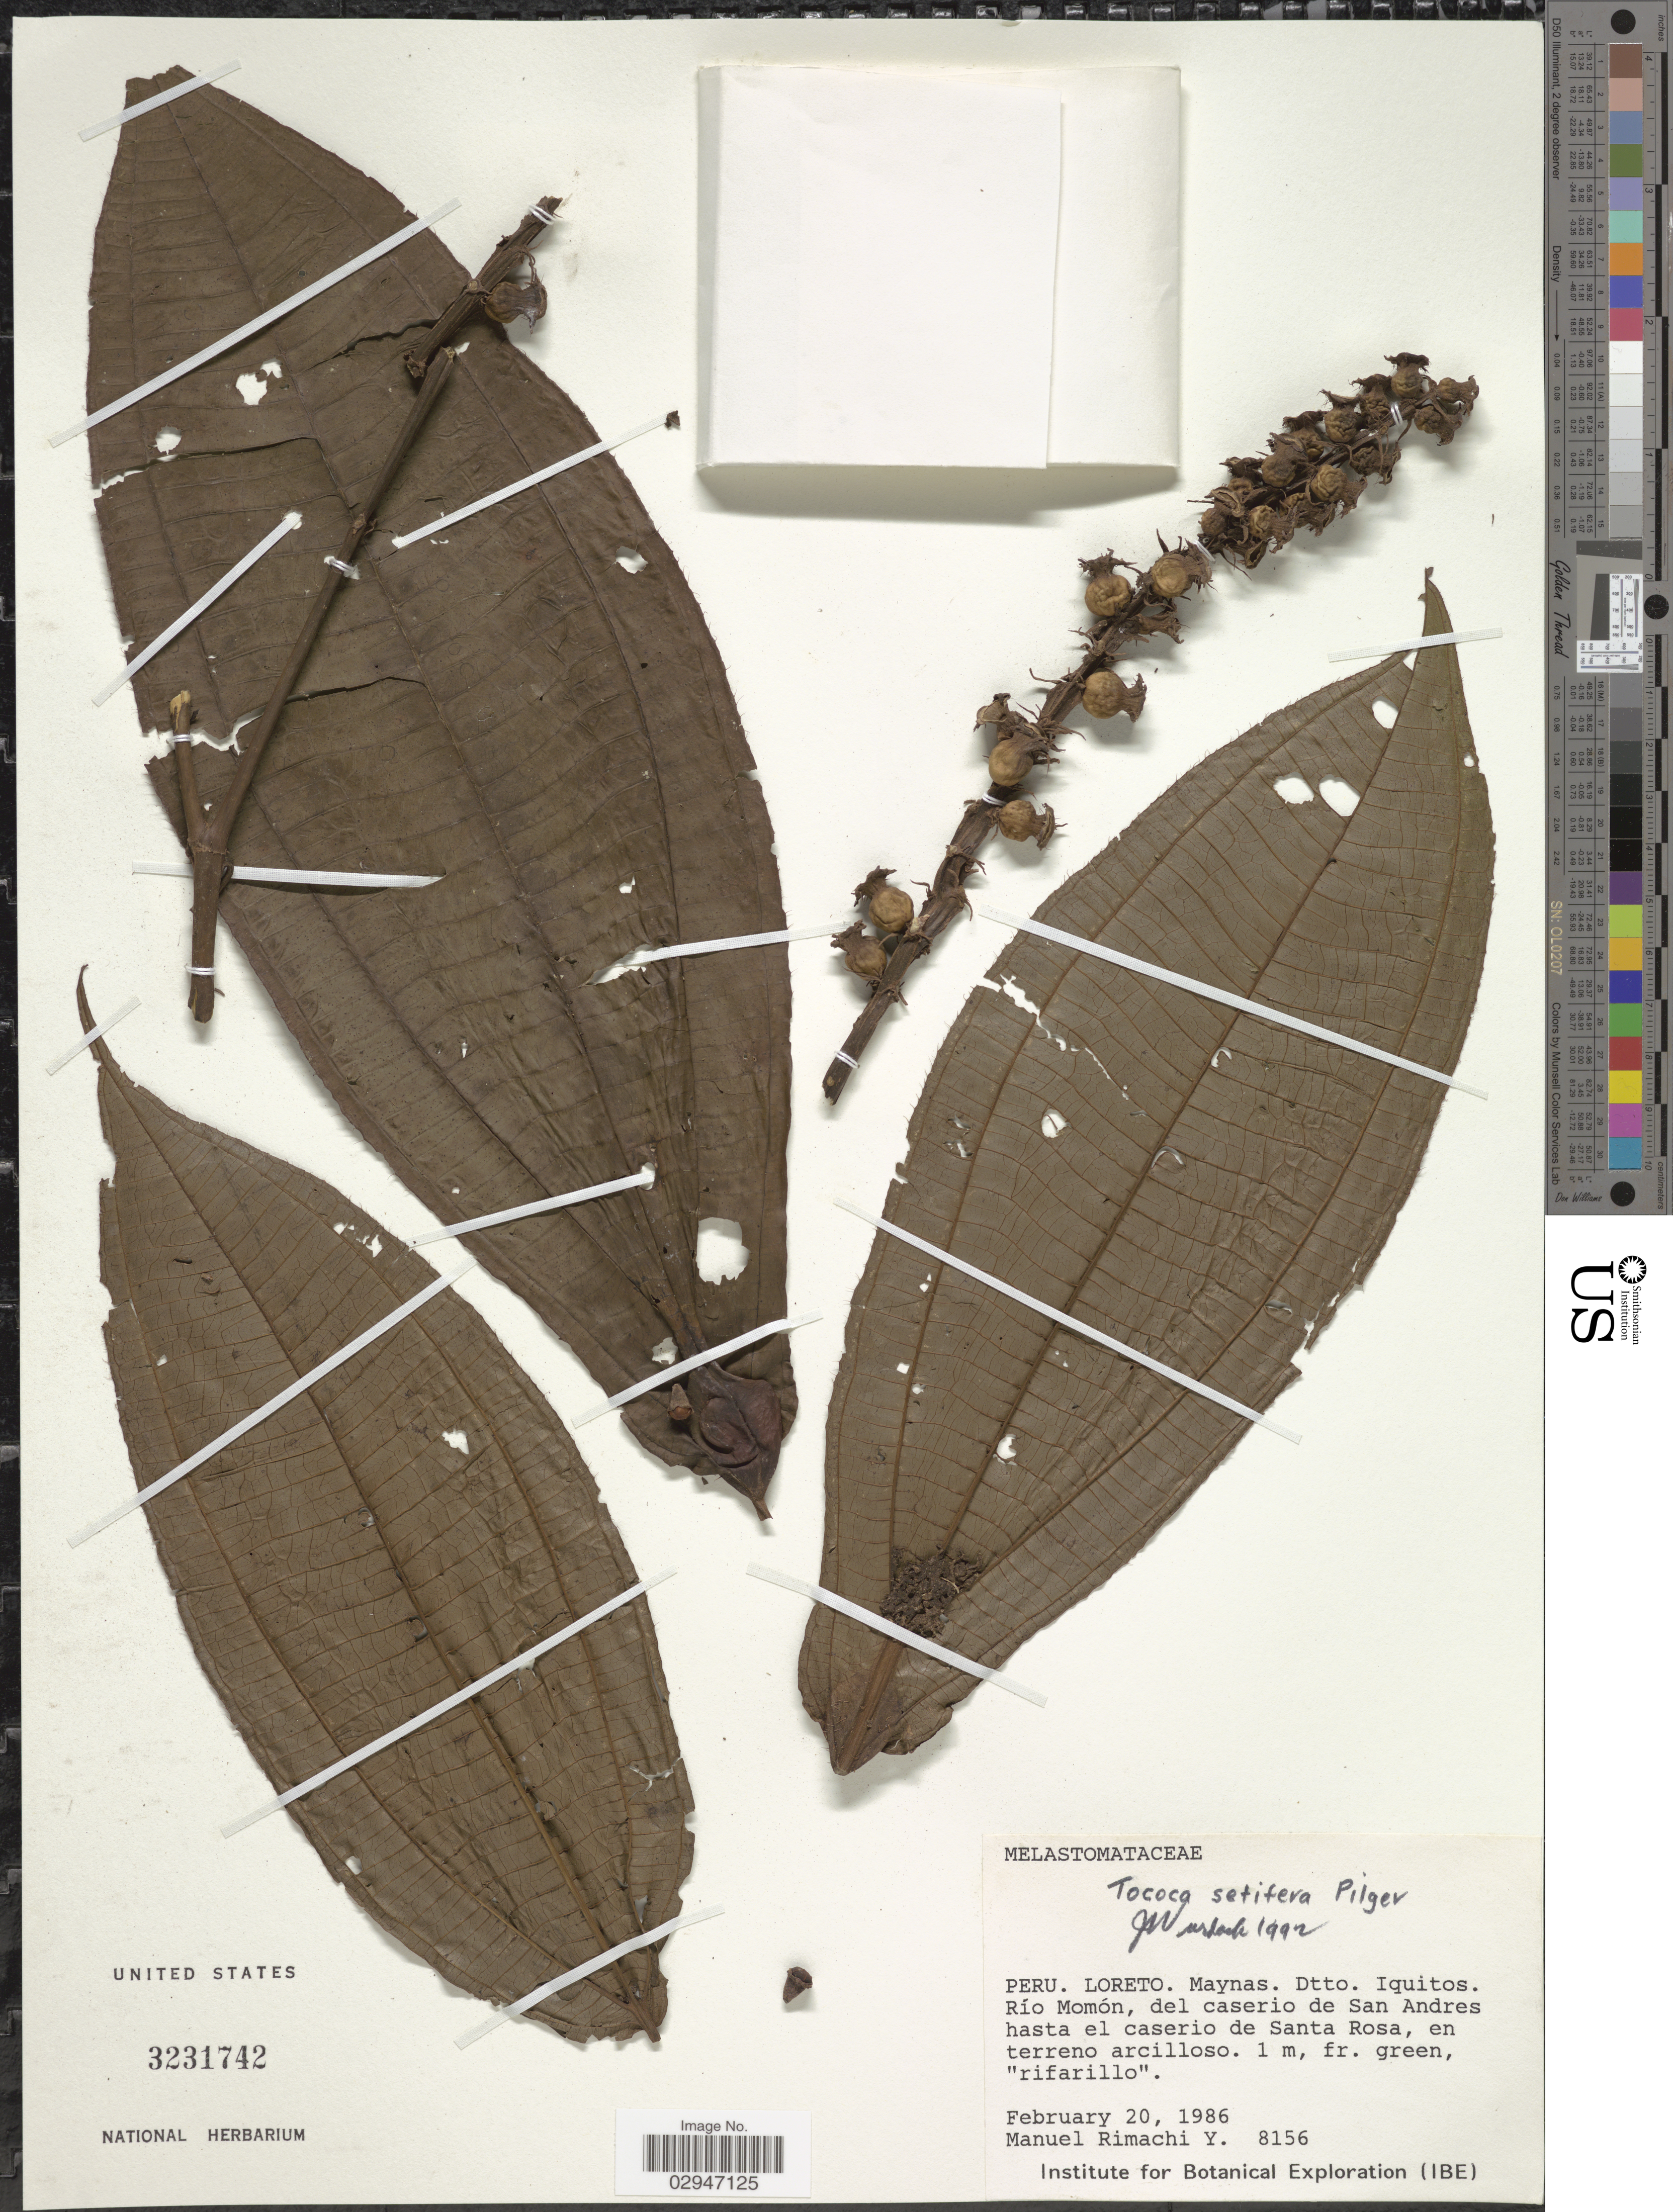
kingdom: Plantae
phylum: Tracheophyta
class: Magnoliopsida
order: Myrtales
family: Melastomataceae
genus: Tococa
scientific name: Tococa setifera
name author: Pilg.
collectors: M. Rimachi Y.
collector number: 8156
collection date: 1986-02-20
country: Peru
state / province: Loreto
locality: Maynas. Dtto. Iquitos. Río Momón, del caserio de San Andres hasta el caserio de Santa Rosa.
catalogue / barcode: US 3231742